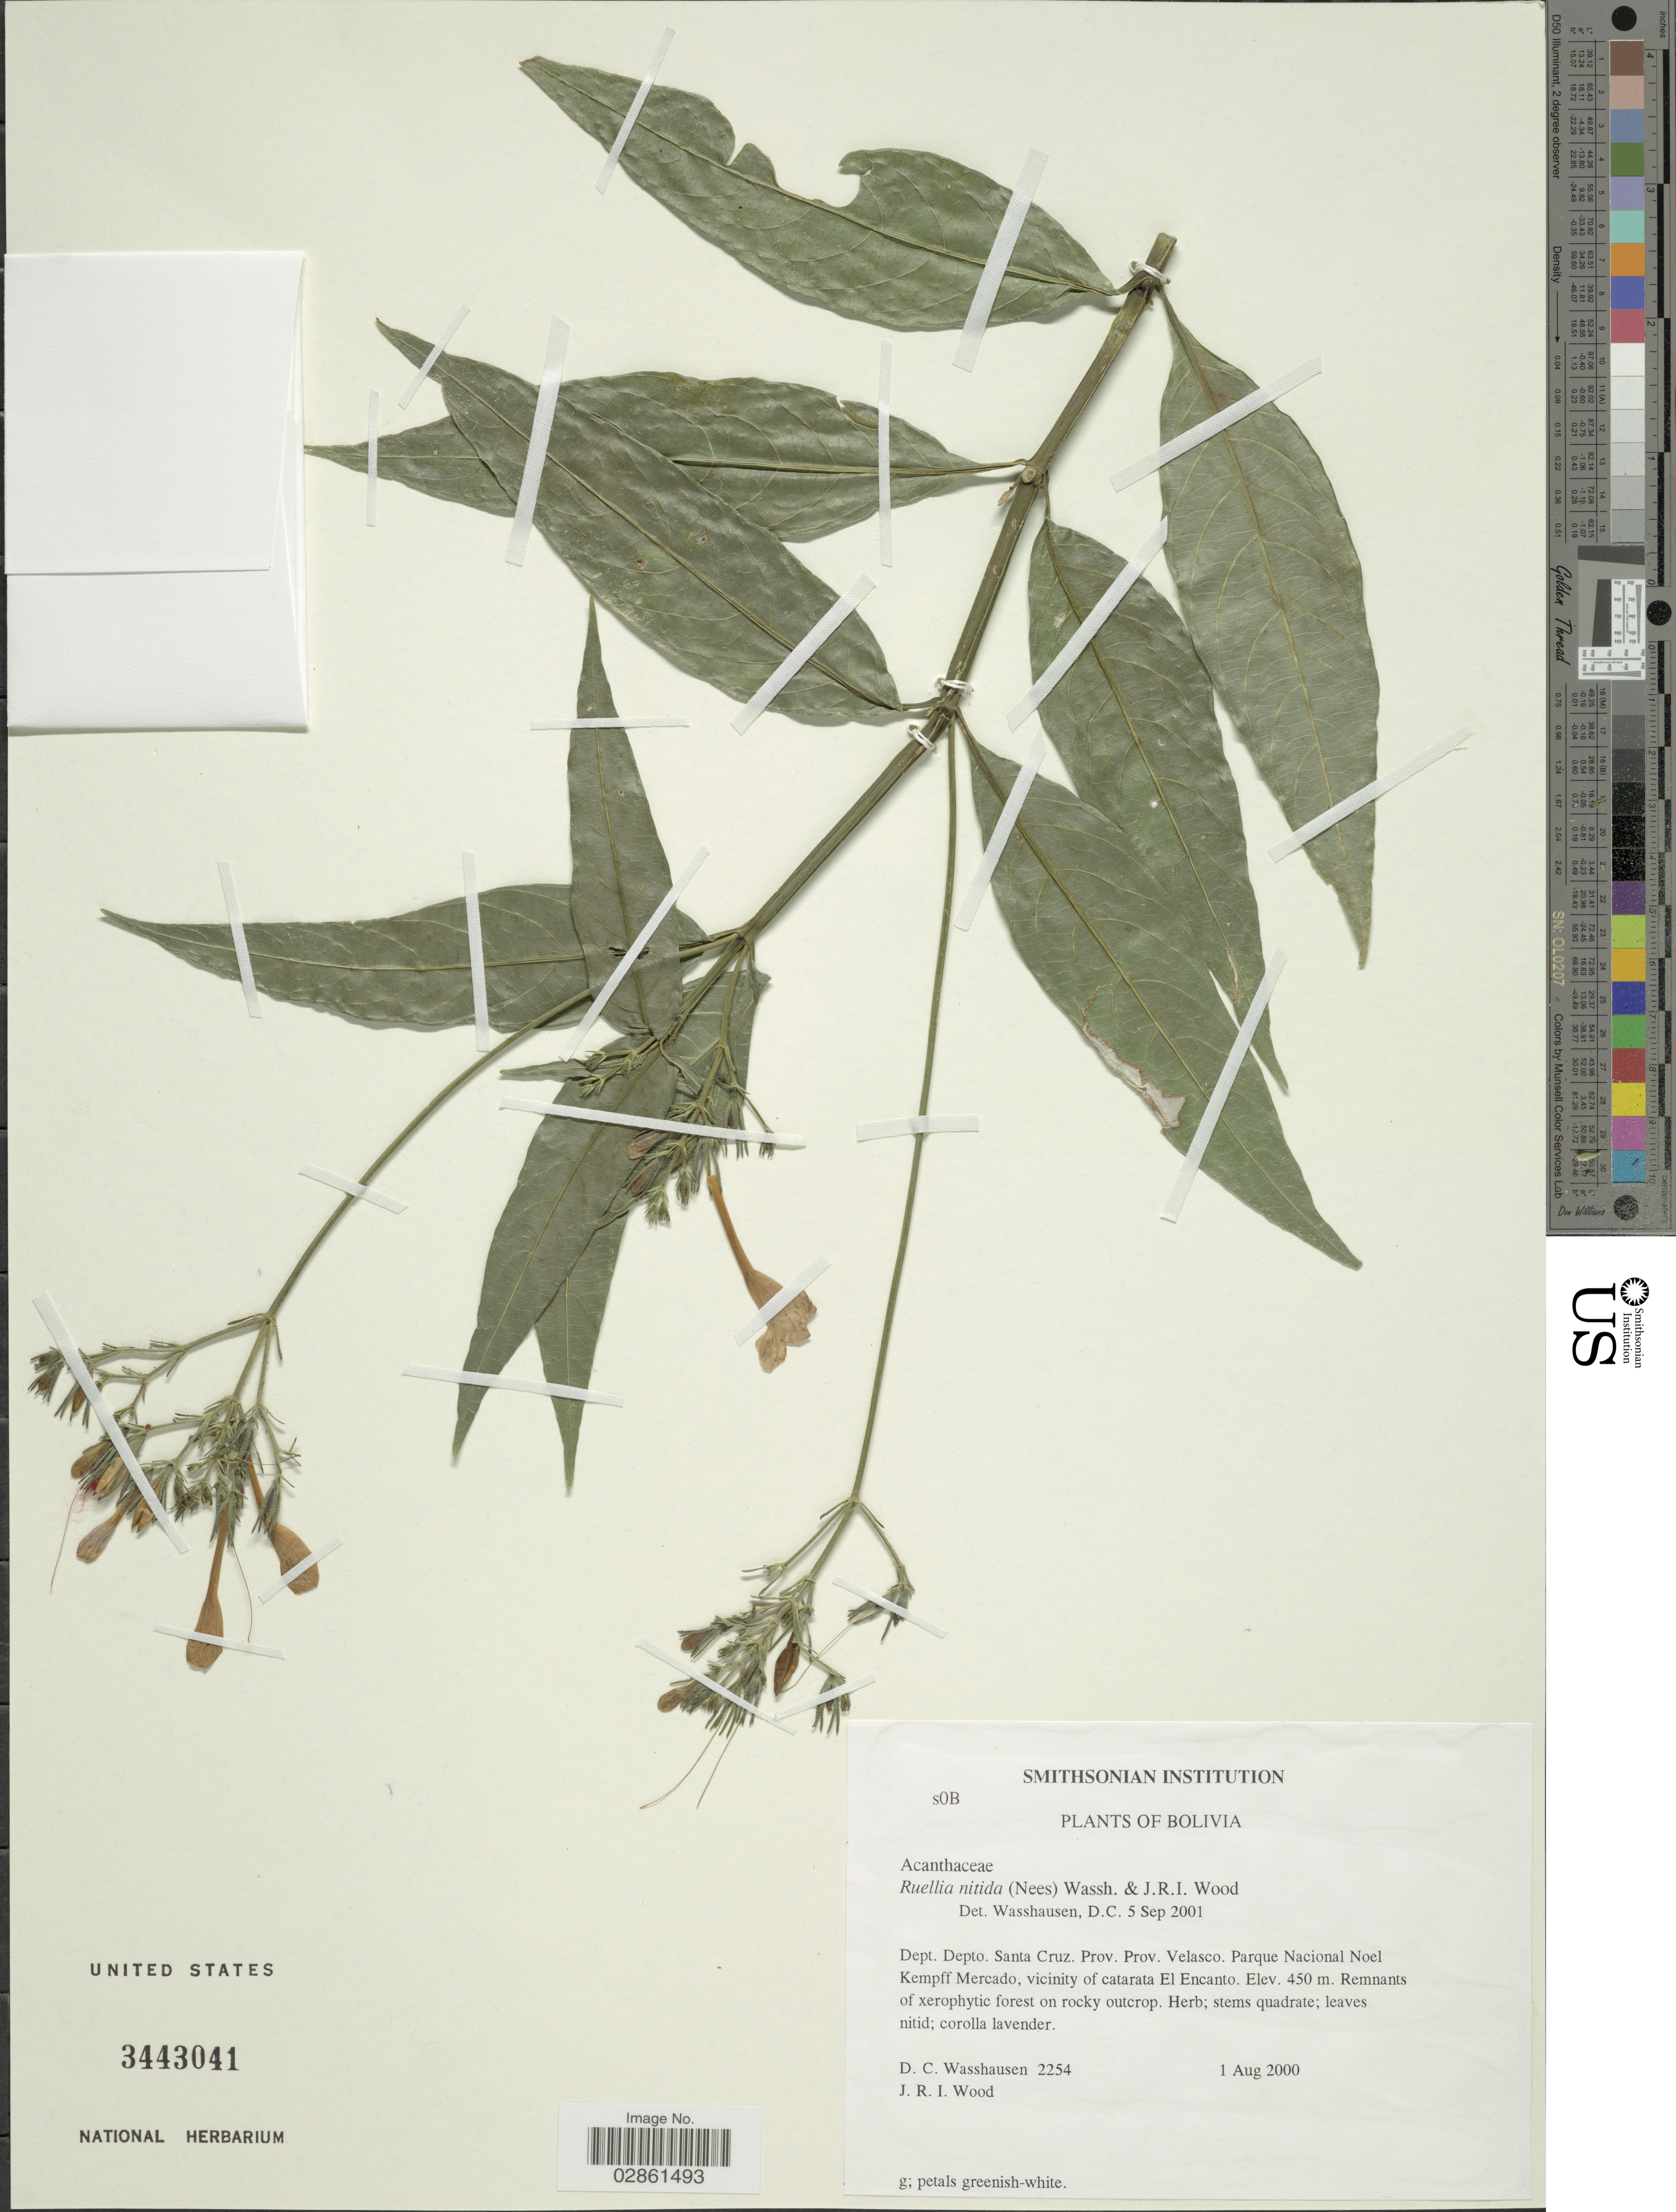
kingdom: Plantae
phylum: Tracheophyta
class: Magnoliopsida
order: Lamiales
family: Acanthaceae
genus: Ruellia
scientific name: Ruellia nitida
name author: (Nees) Wassh. & J.R.I. Wood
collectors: D. C. Wasshausen & J. R. I. Wood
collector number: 2254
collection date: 2000-08-01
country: Bolivia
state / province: Santa Cruz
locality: Dept. Depto. Santa Cruz. Prov. Prov. Velasco. Parque Nacional Noel Kempff Mercado, vicinity of catarata El Encanto.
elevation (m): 450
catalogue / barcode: US 3443041